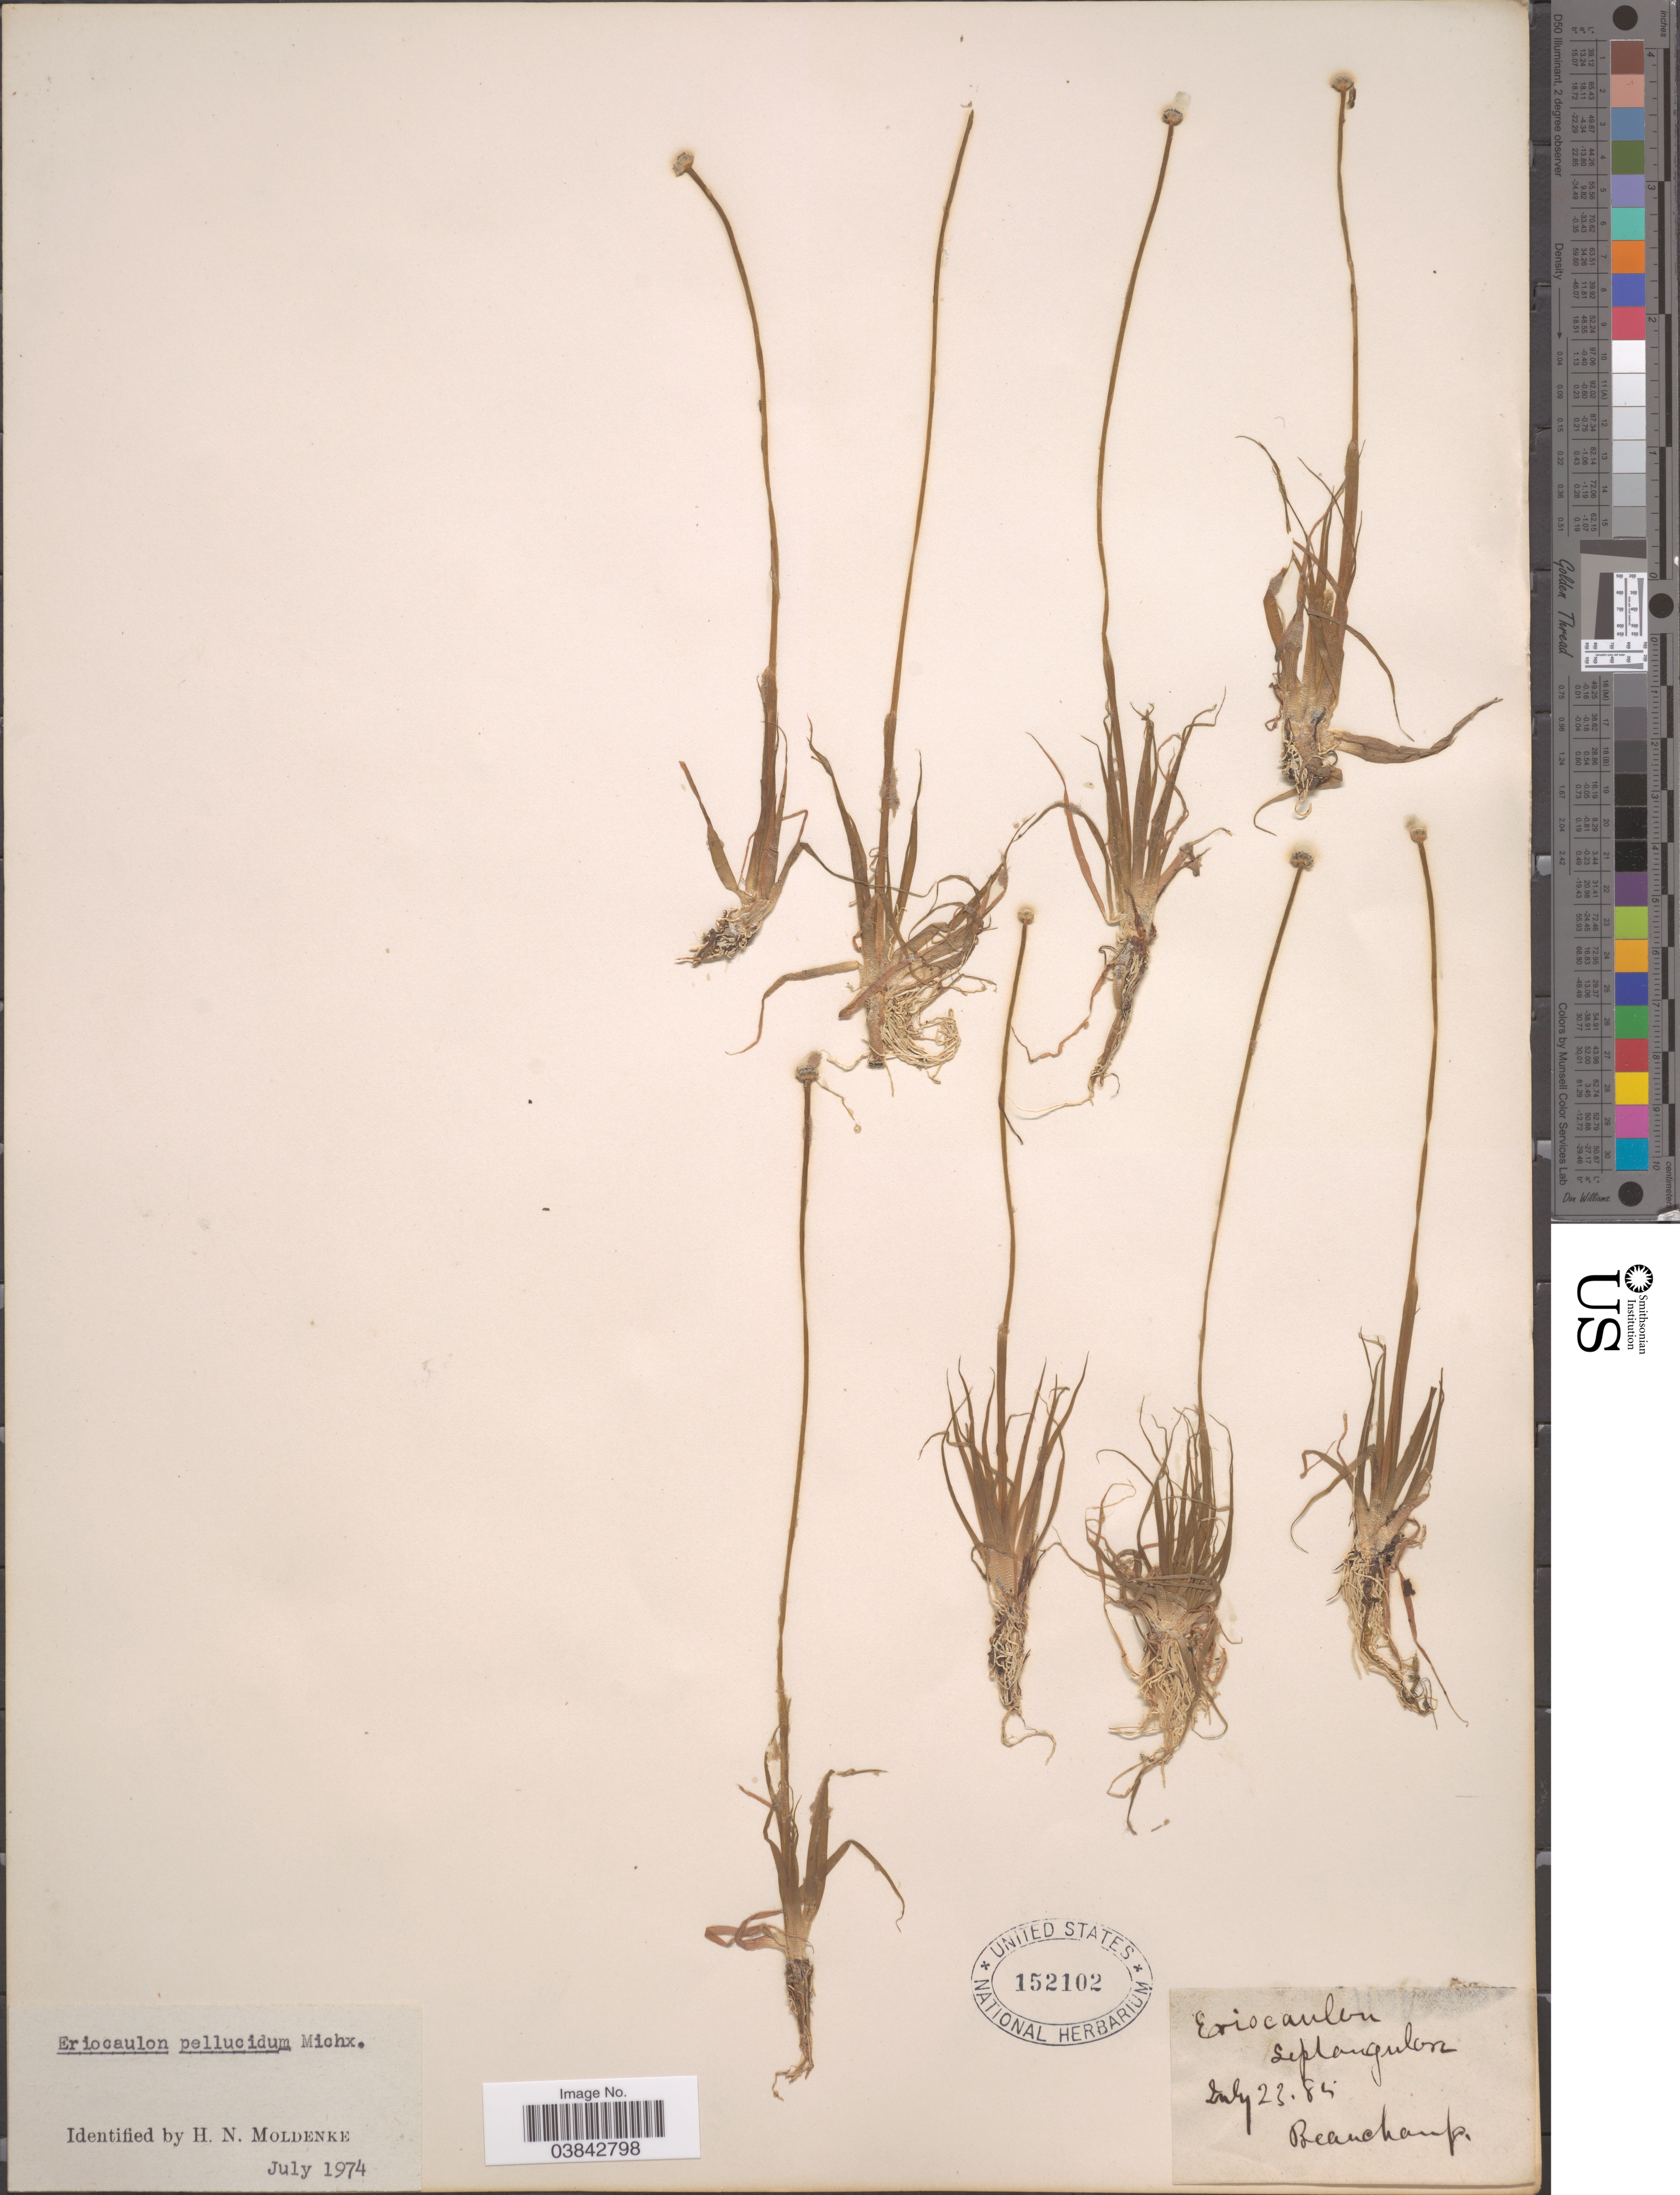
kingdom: Plantae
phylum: Tracheophyta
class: Liliopsida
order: Poales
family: Eriocaulaceae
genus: Eriocaulon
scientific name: Eriocaulon aquaticum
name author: (Hill) Druce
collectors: Beauchamp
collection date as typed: Transcribed d/m/y: 23/7/85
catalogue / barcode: US 152102